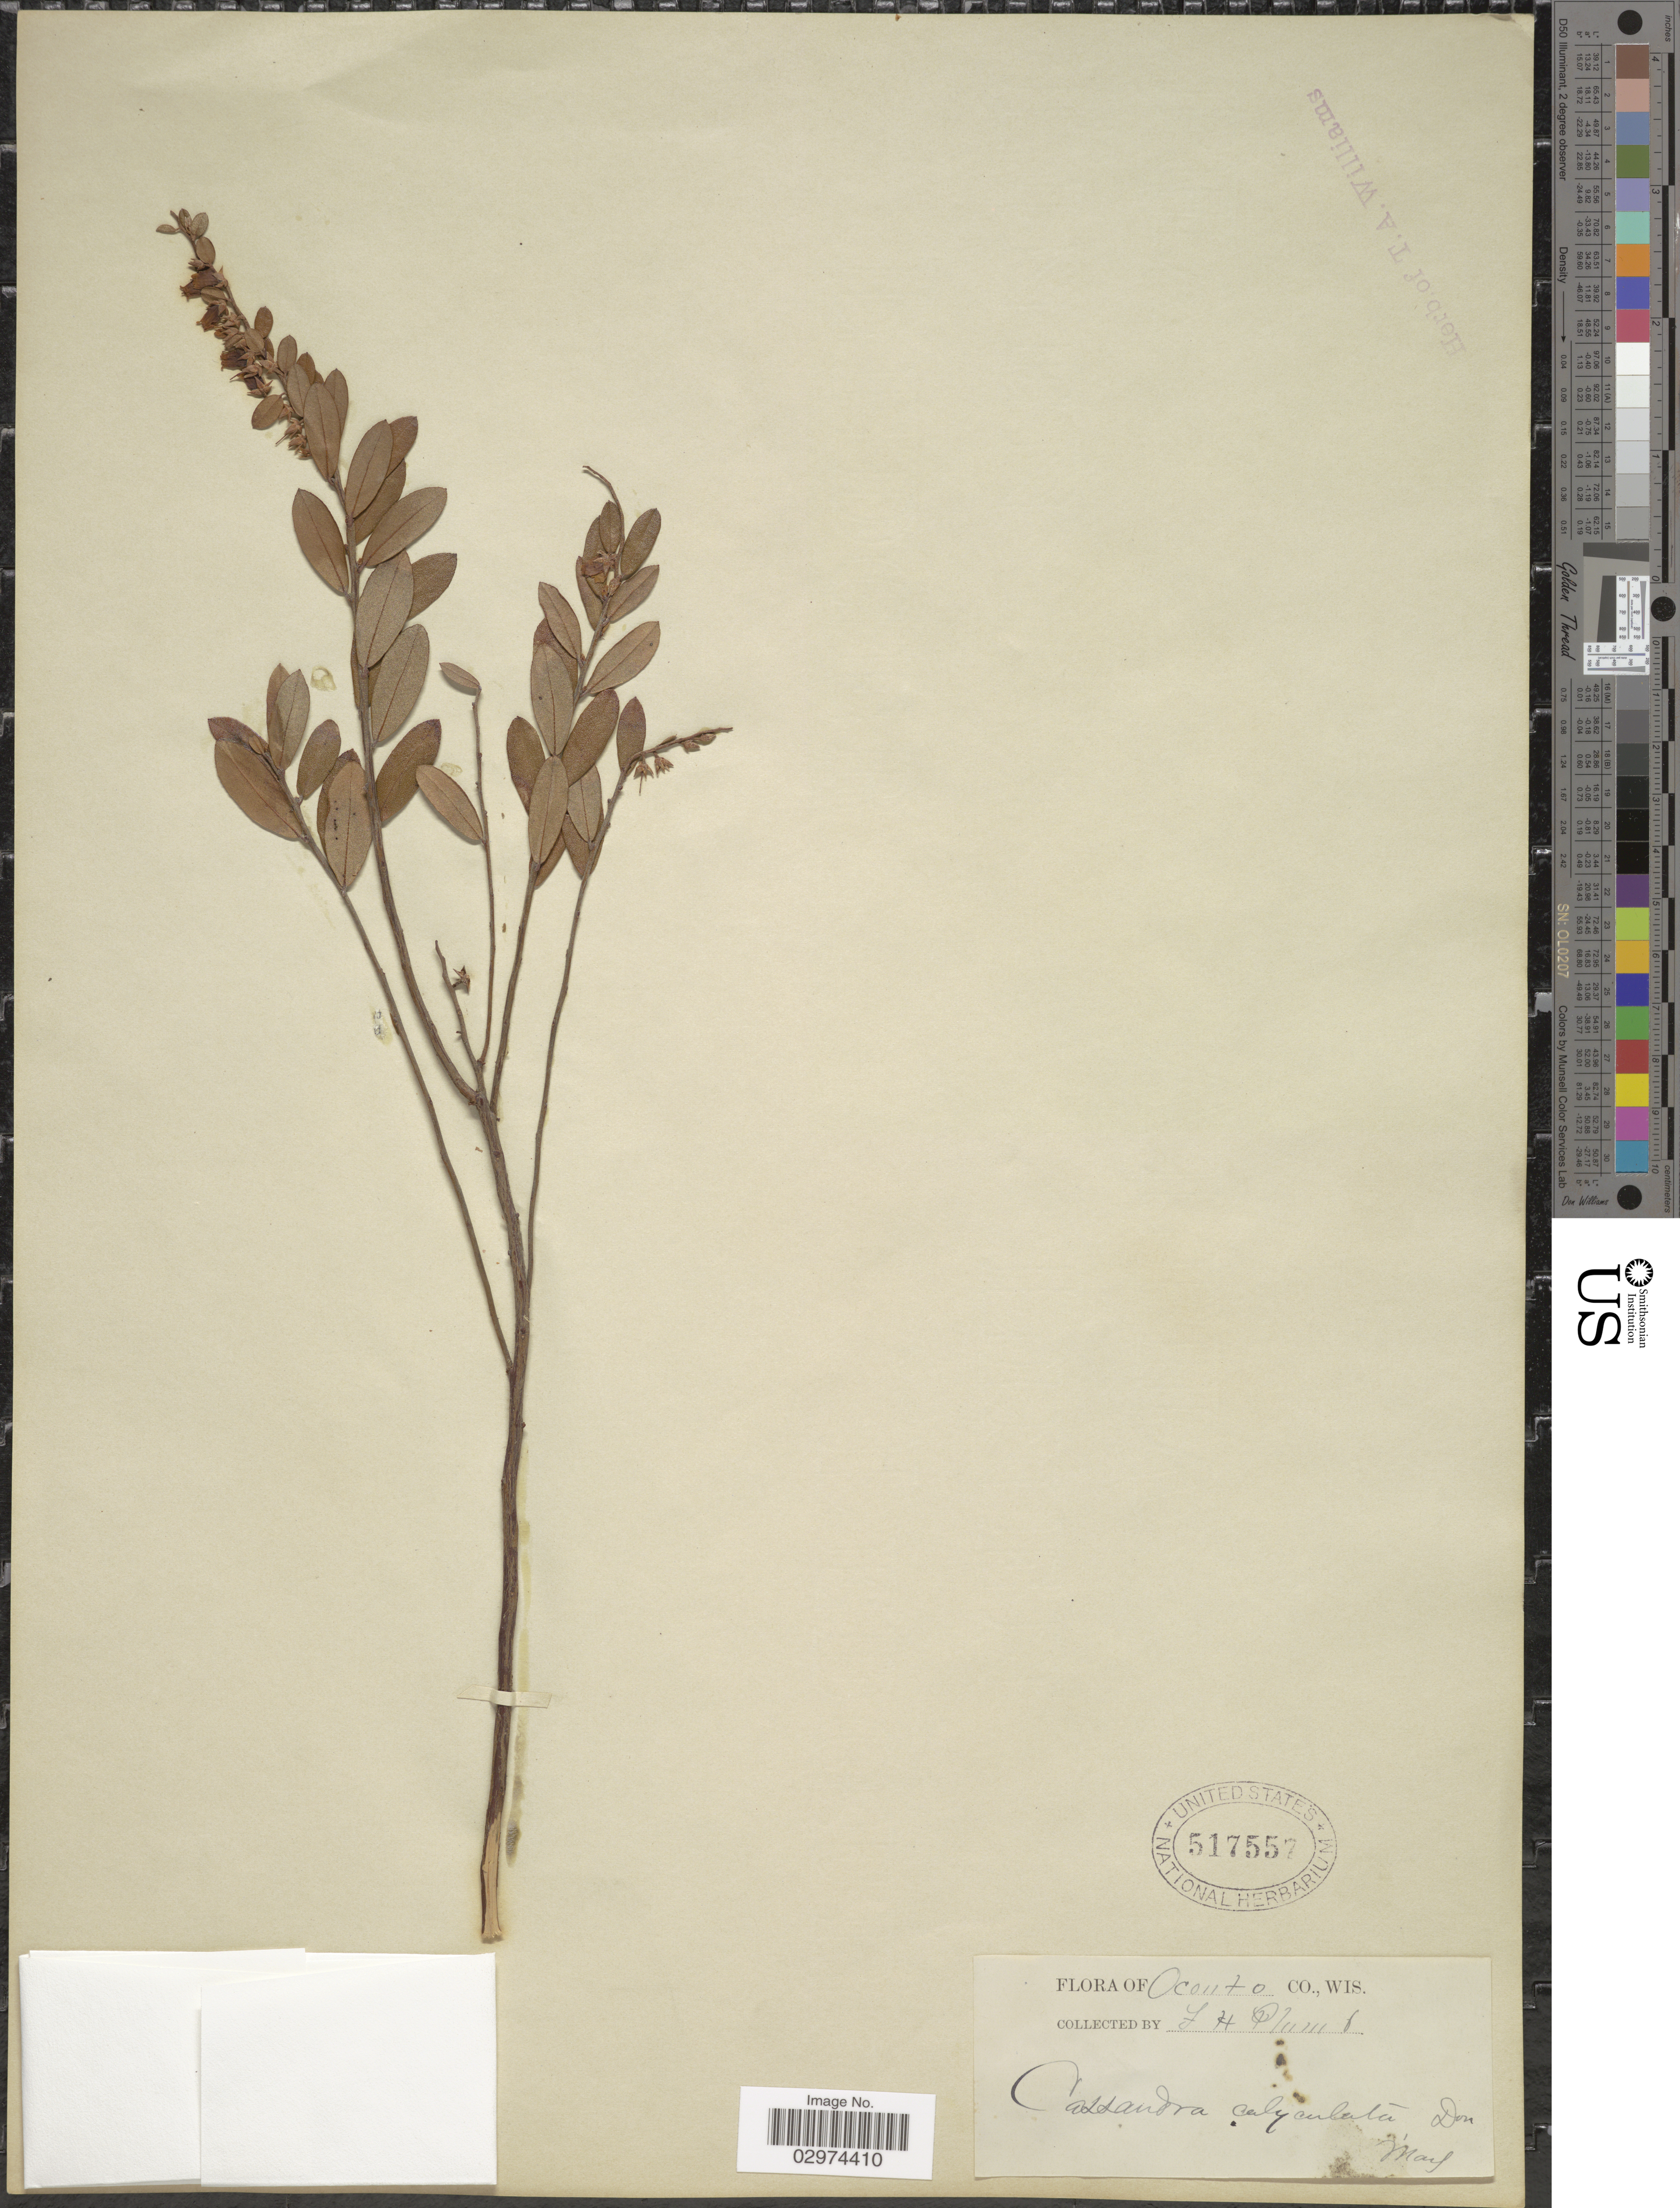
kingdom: Plantae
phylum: Tracheophyta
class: Magnoliopsida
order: Ericales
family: Ericaceae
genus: Chamaedaphne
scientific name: Chamaedaphne calyculata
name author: (L.) Moench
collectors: F. Plumb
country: United States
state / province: Wisconsin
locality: Oconto Co., Wis.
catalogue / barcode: US 517557